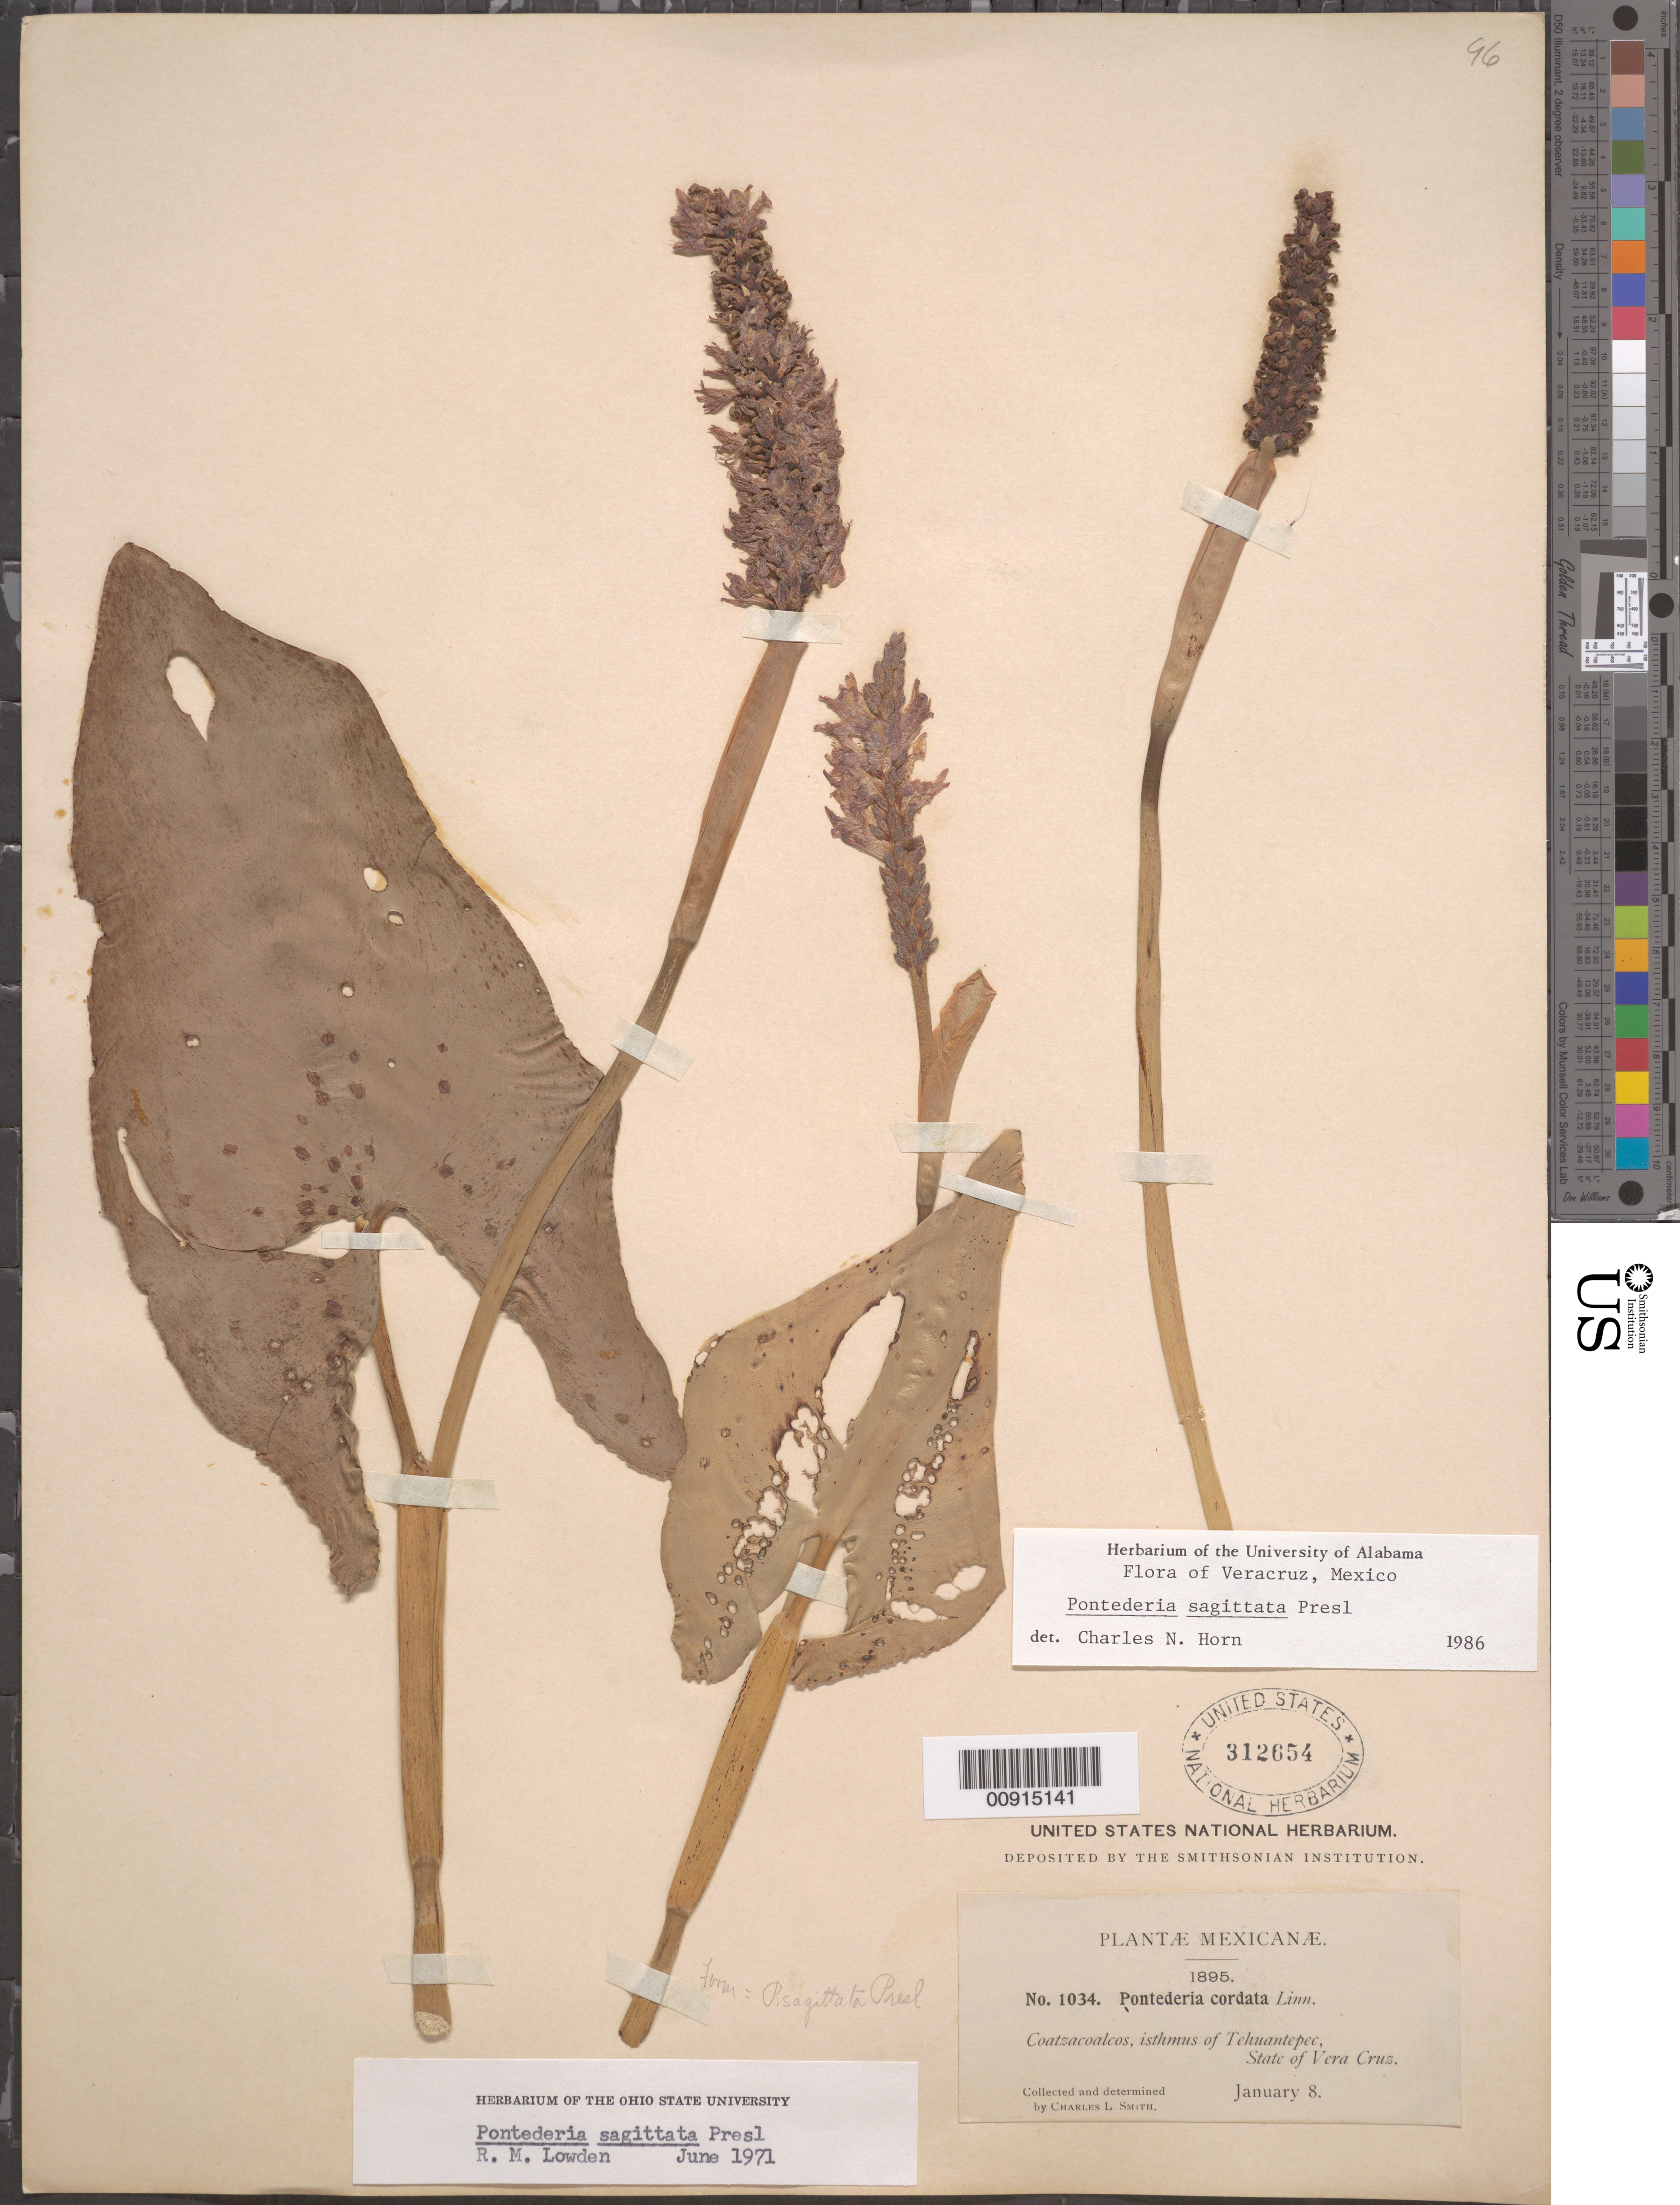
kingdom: Plantae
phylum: Tracheophyta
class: Liliopsida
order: Commelinales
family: Pontederiaceae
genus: Pontederia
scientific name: Pontederia sagittata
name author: C. Presl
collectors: C. L. Smith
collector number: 1034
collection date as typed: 08 Jan 1895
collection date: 1895-01-08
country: Mexico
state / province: Veracruz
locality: Coatzacoalcos, isthmus of Tehuantepec, State of Veracruz.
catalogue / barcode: US 312654